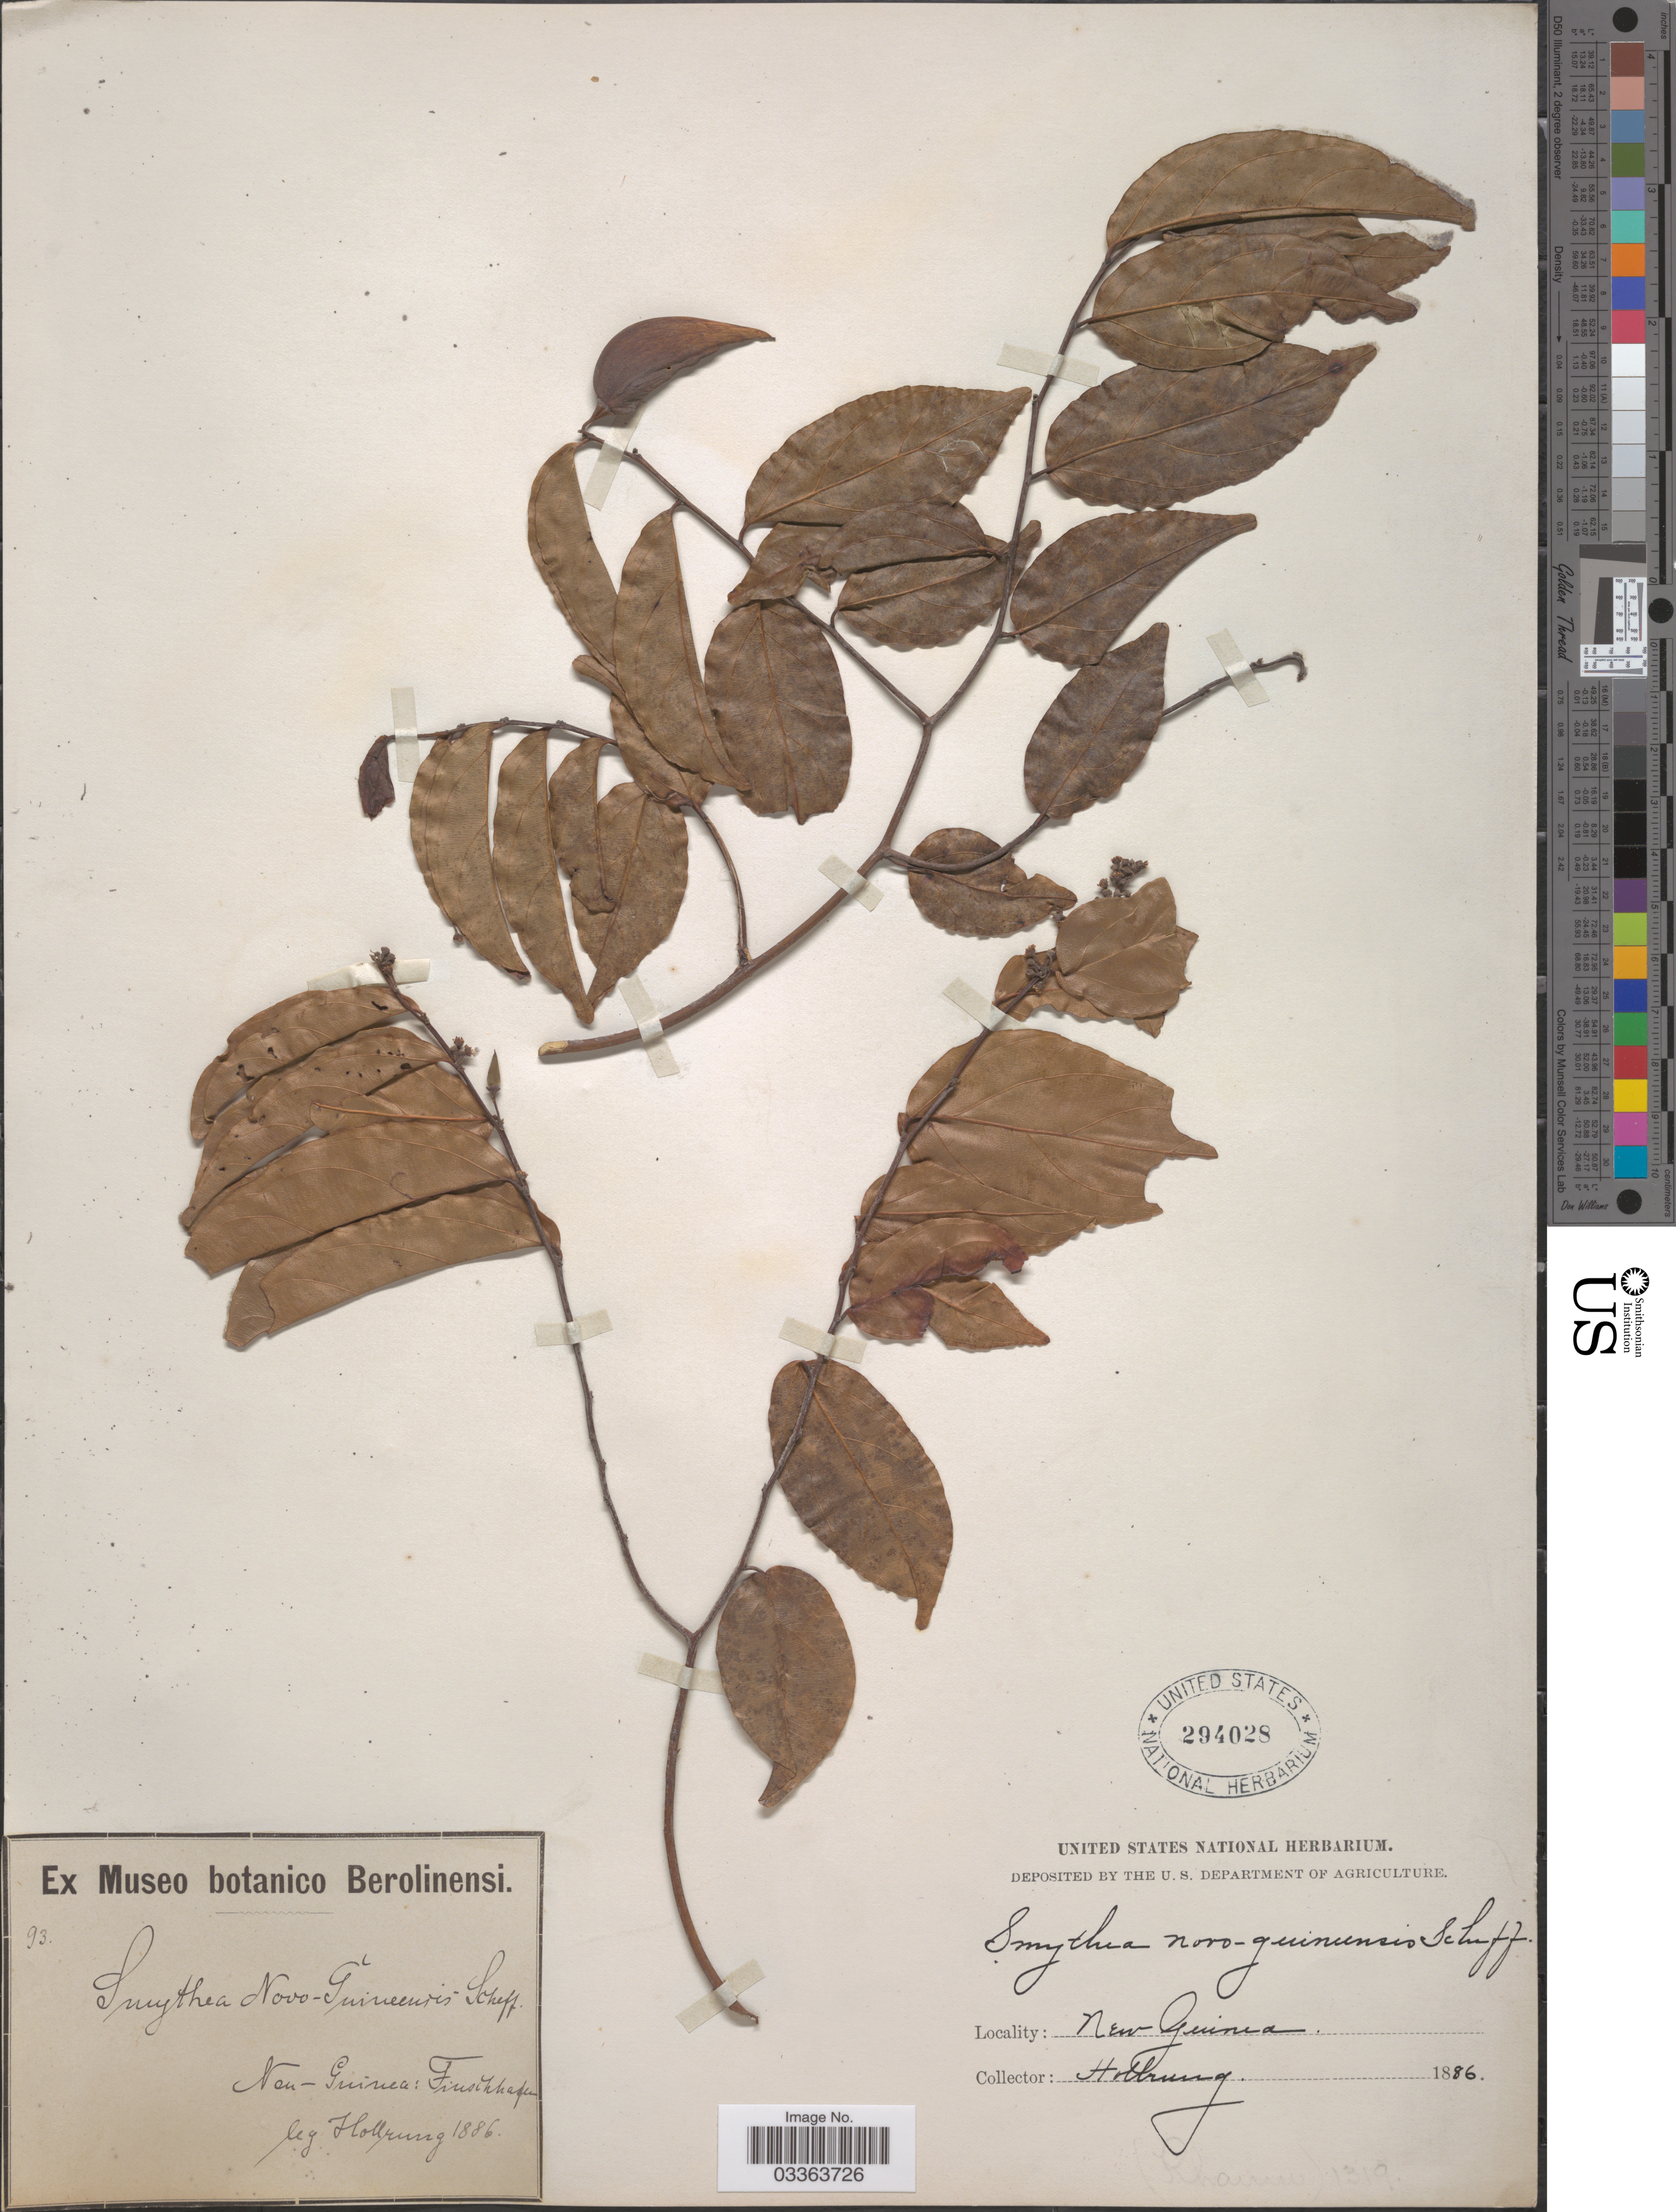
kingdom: Plantae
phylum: Tracheophyta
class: Magnoliopsida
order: Rosales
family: Rhamnaceae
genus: Smythea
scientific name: Smythea lanceata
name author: Summerh.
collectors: Hollrung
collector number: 93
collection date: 1886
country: Papua New Guinea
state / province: Morobe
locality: New Guinea: Finschhafen.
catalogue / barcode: US 294028